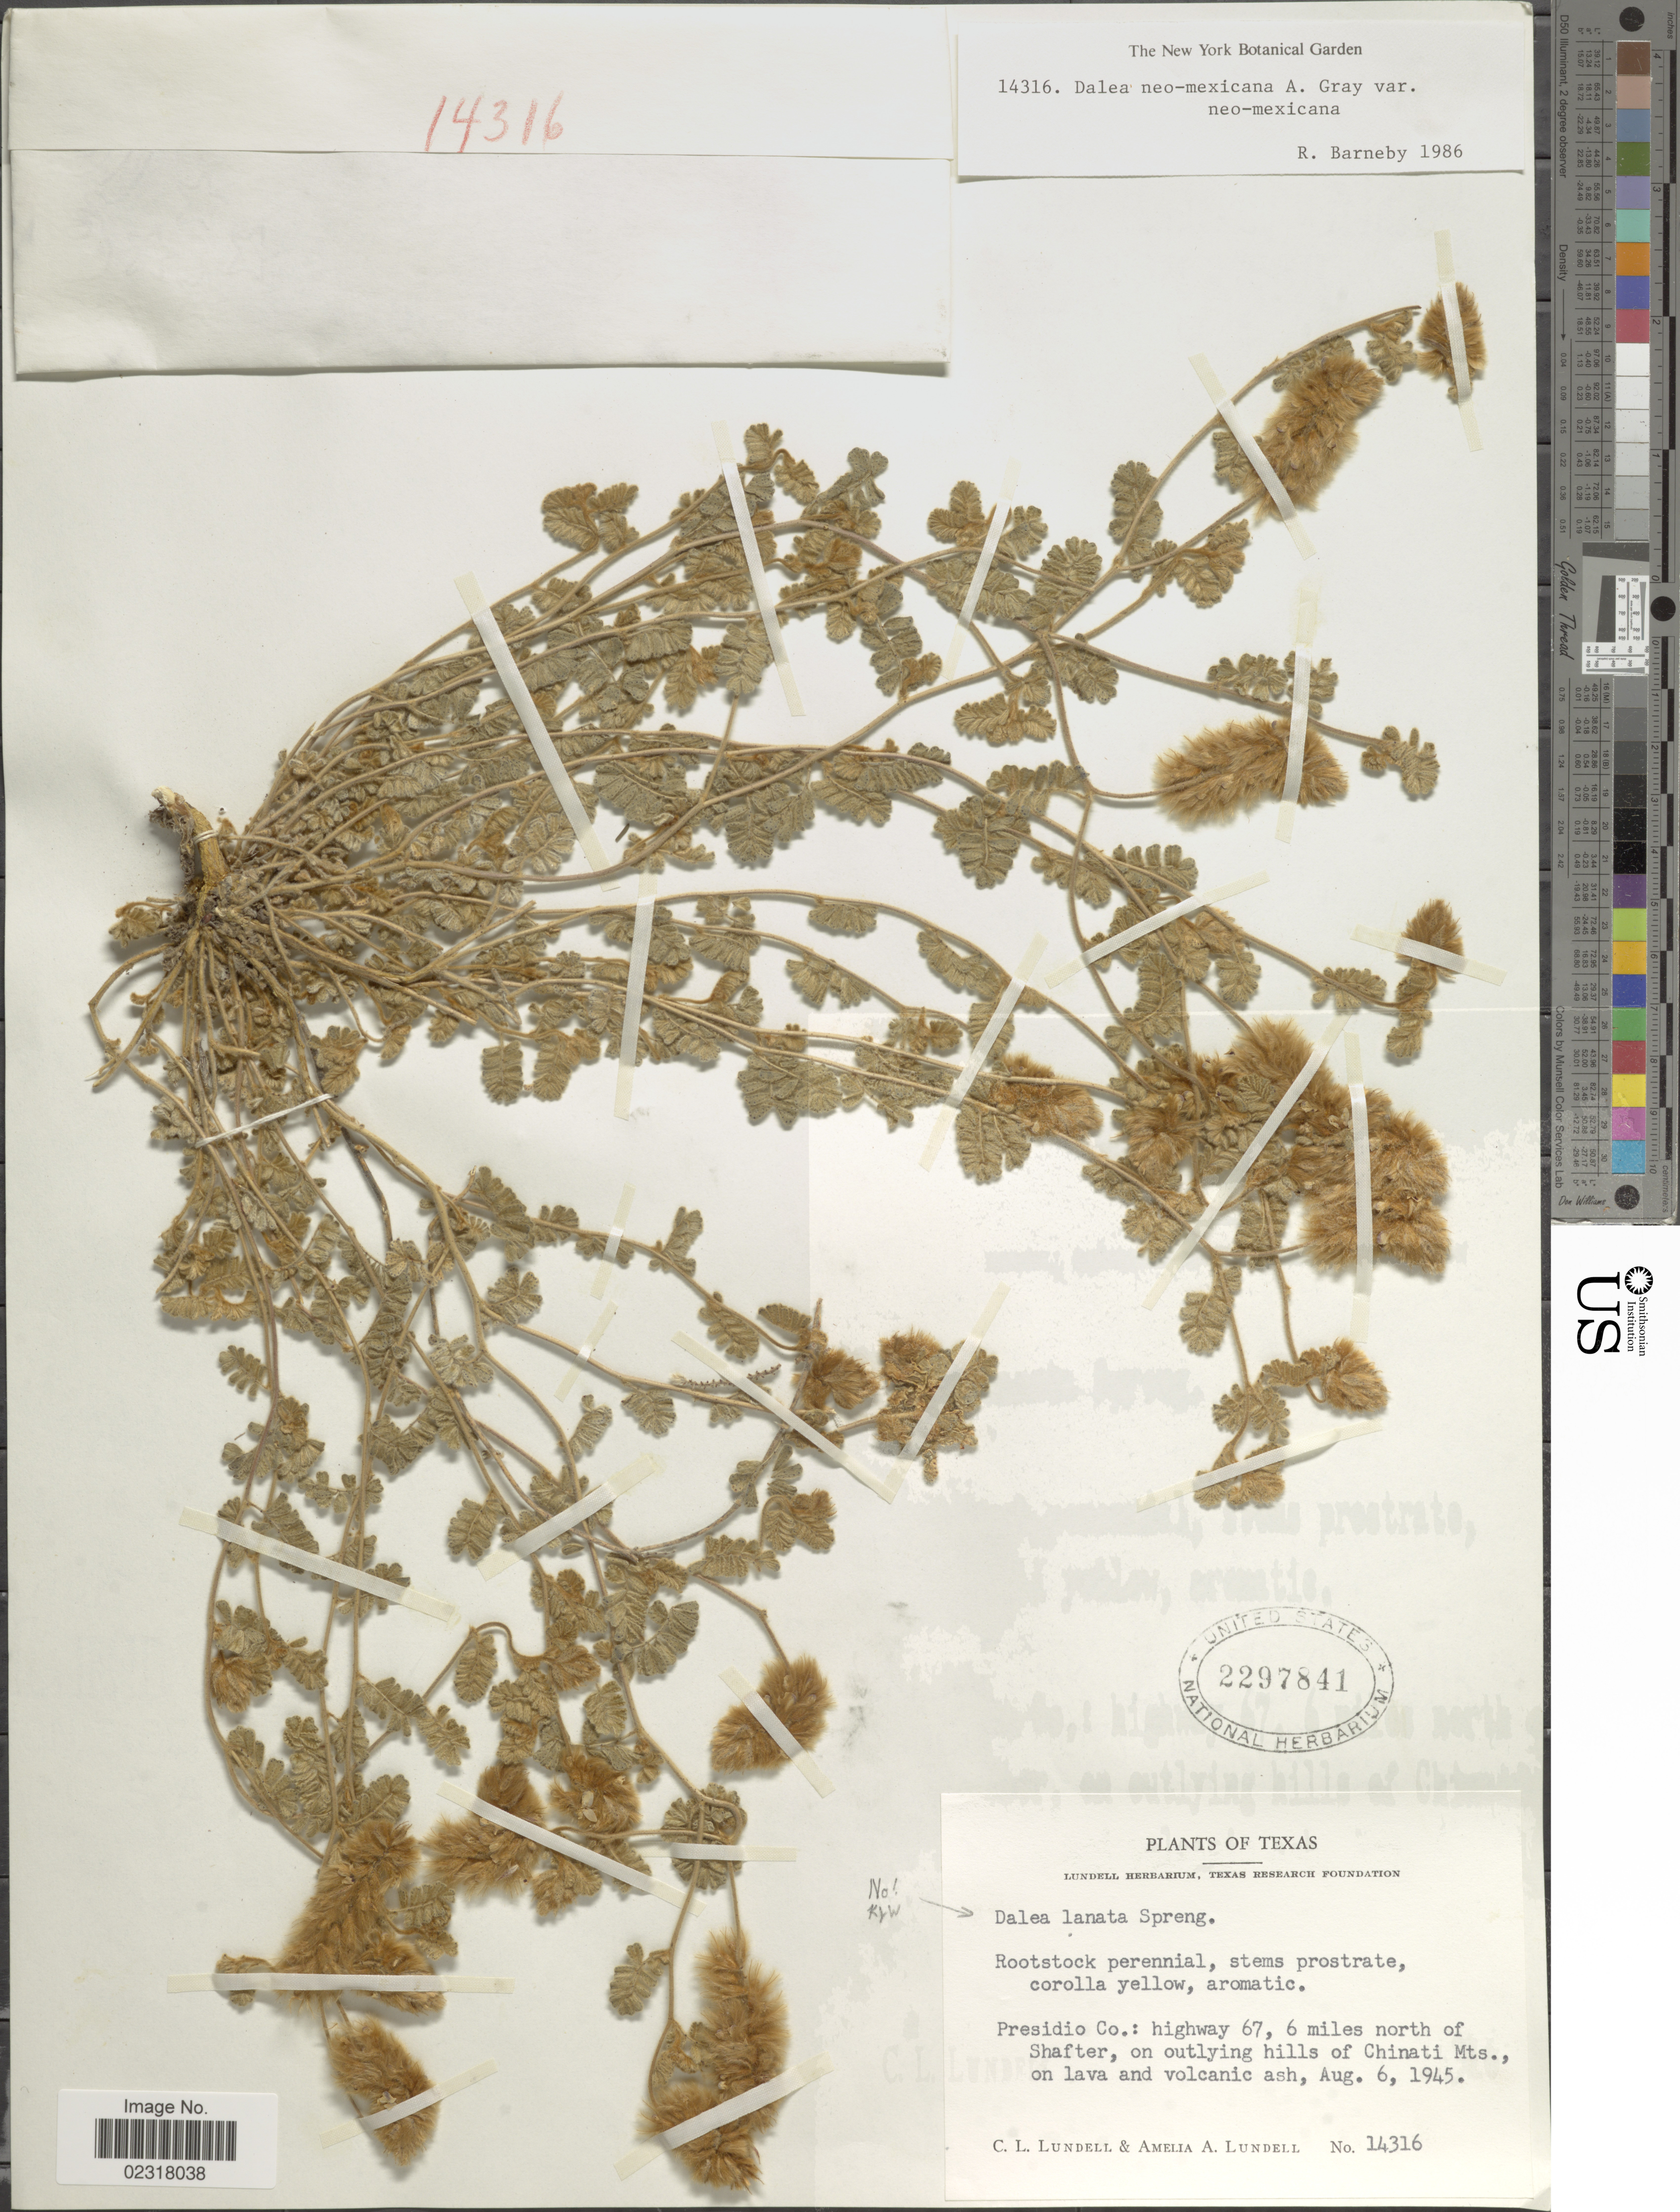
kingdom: Plantae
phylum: Tracheophyta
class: Magnoliopsida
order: Fabales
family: Fabaceae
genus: Dalea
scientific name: Dalea neomexicana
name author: (A. Gray) Cory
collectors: C. L. Lundell & A. A. Lundell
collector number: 14316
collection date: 1945-08-06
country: United States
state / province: Texas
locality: Presidio Co.: highway 67, 6 miles north of Shafter, on outlying hills of Chinati Mts.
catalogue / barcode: US 2297841